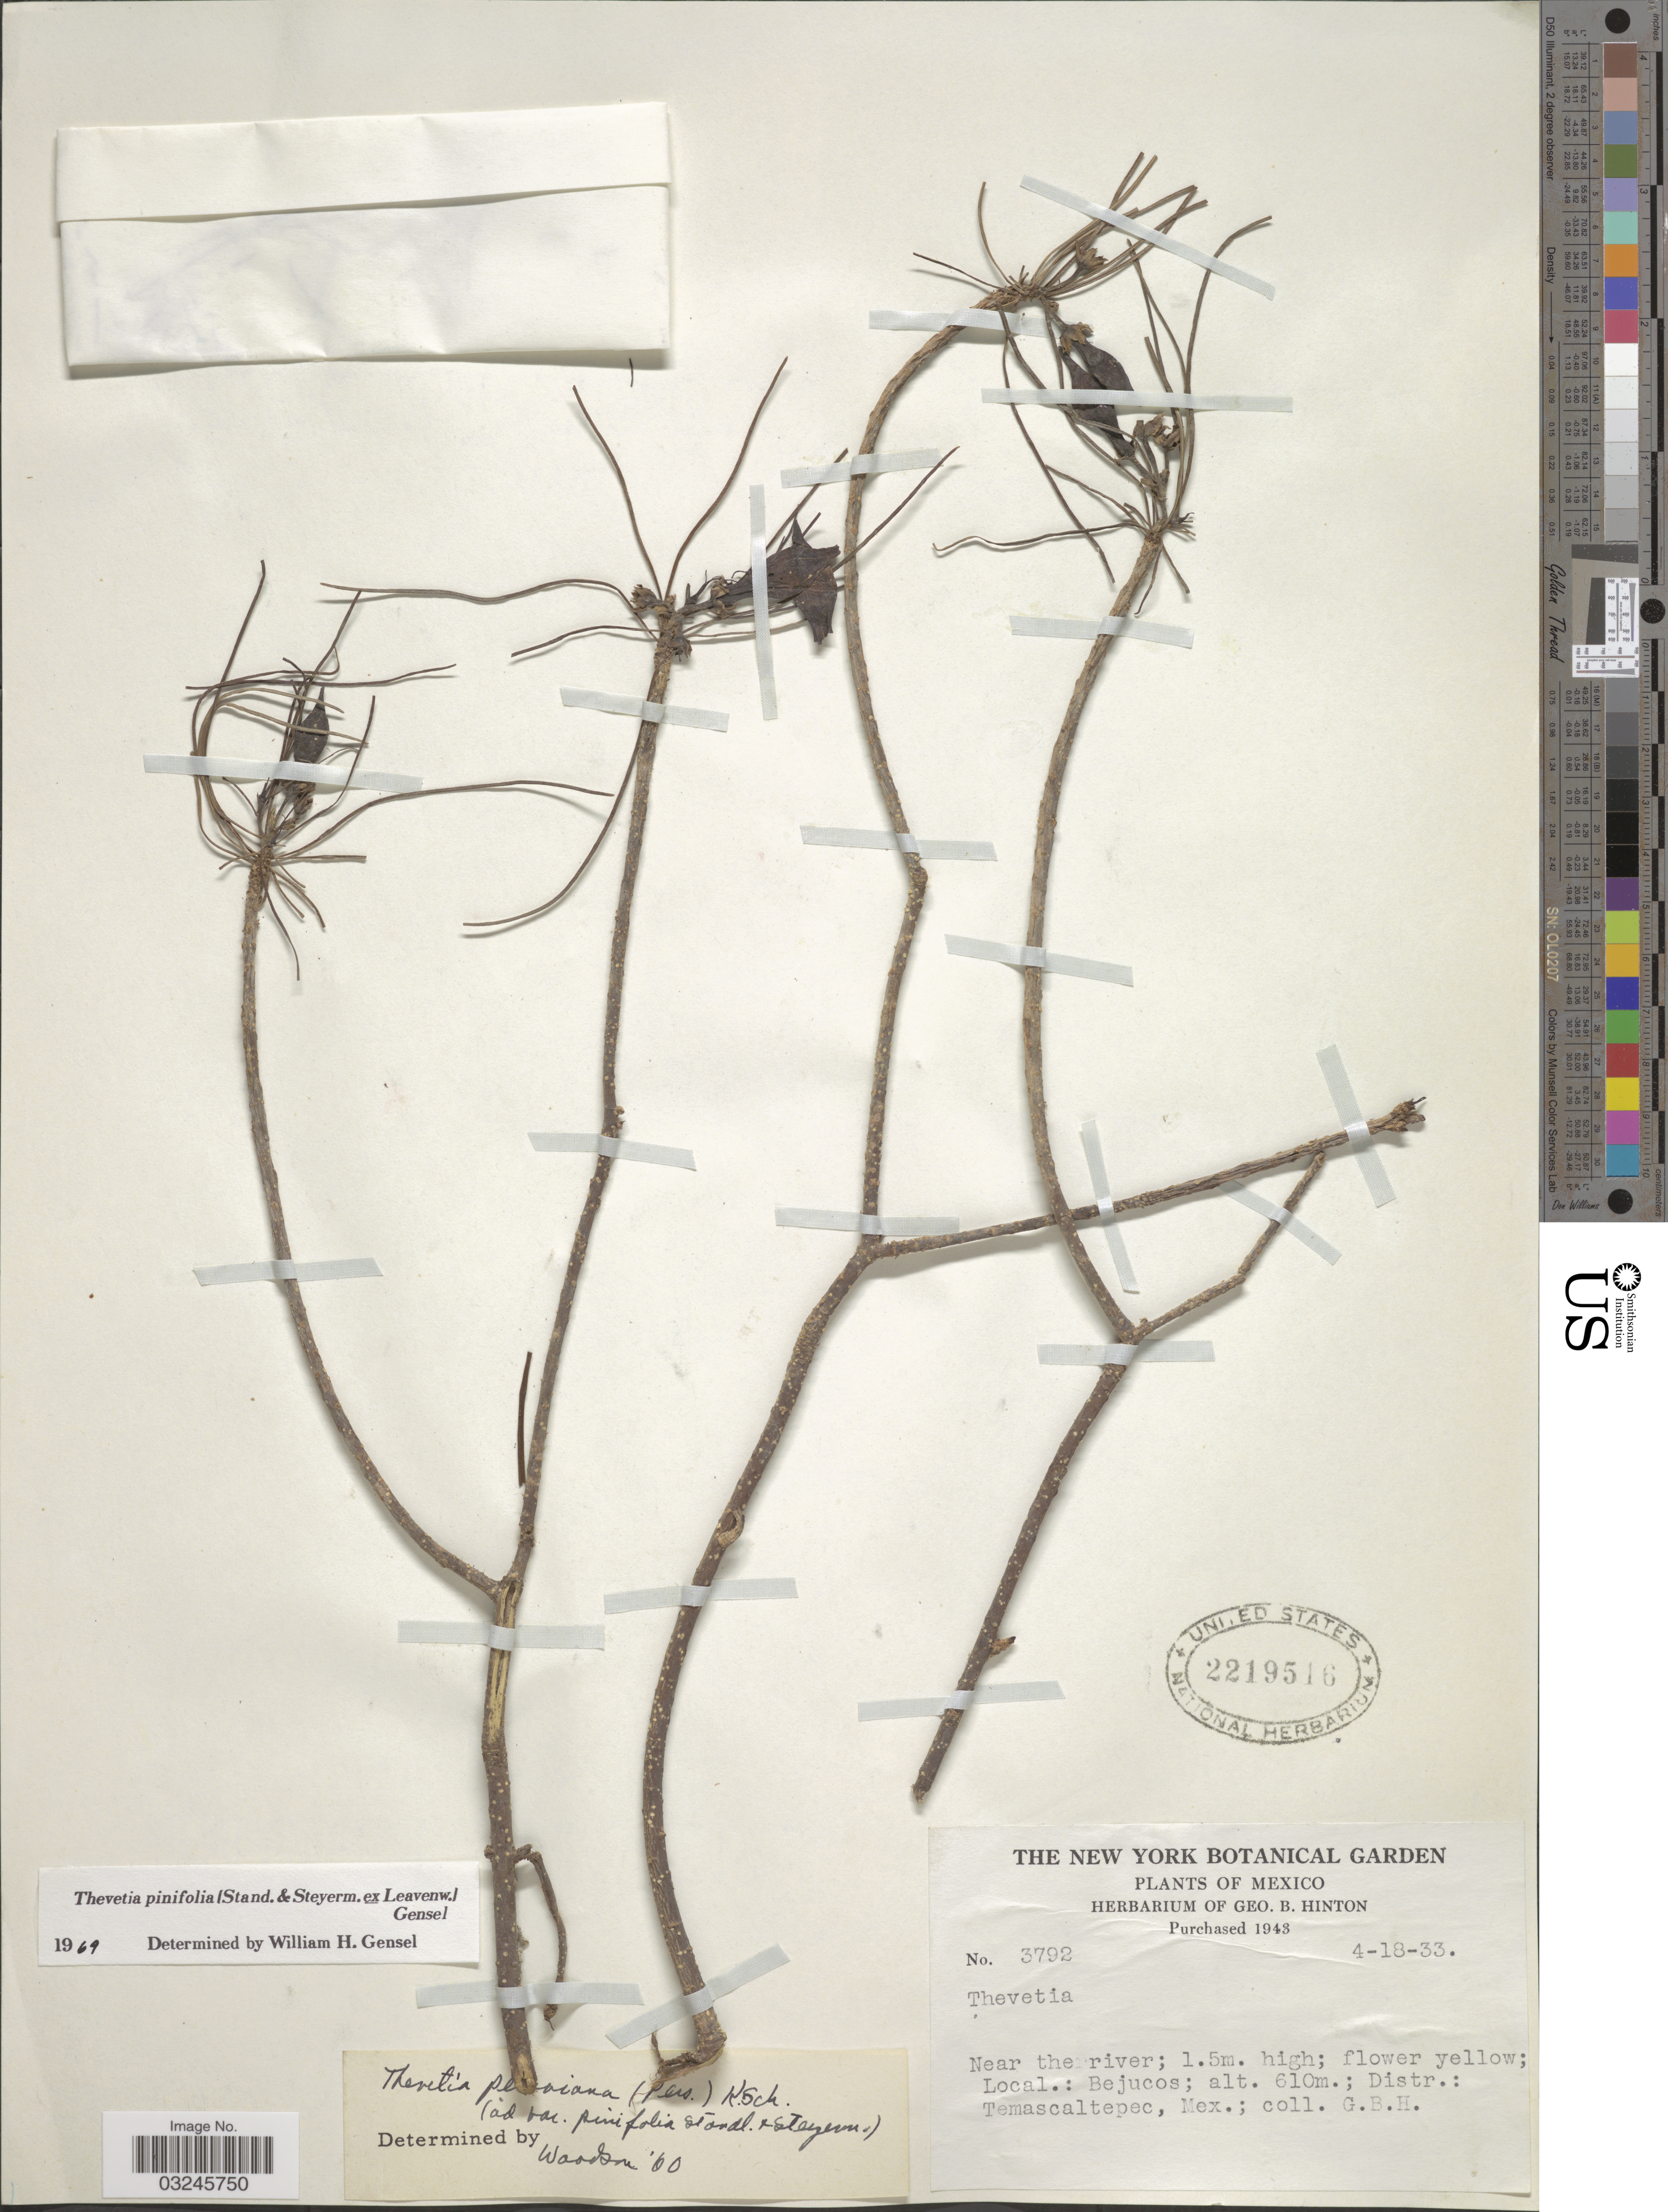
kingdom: Plantae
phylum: Tracheophyta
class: Magnoliopsida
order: Gentianales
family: Apocynaceae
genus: Thevetia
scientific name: Thevetia pinifolia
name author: (Standl.) J.K. Williams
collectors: G. B. Hinton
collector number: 3792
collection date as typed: Transcribed d/m/y: 18/4/33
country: Mexico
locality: Near the river, Bejucos, Distr.: Temascaltepec, Mex.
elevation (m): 610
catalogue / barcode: US 2219516